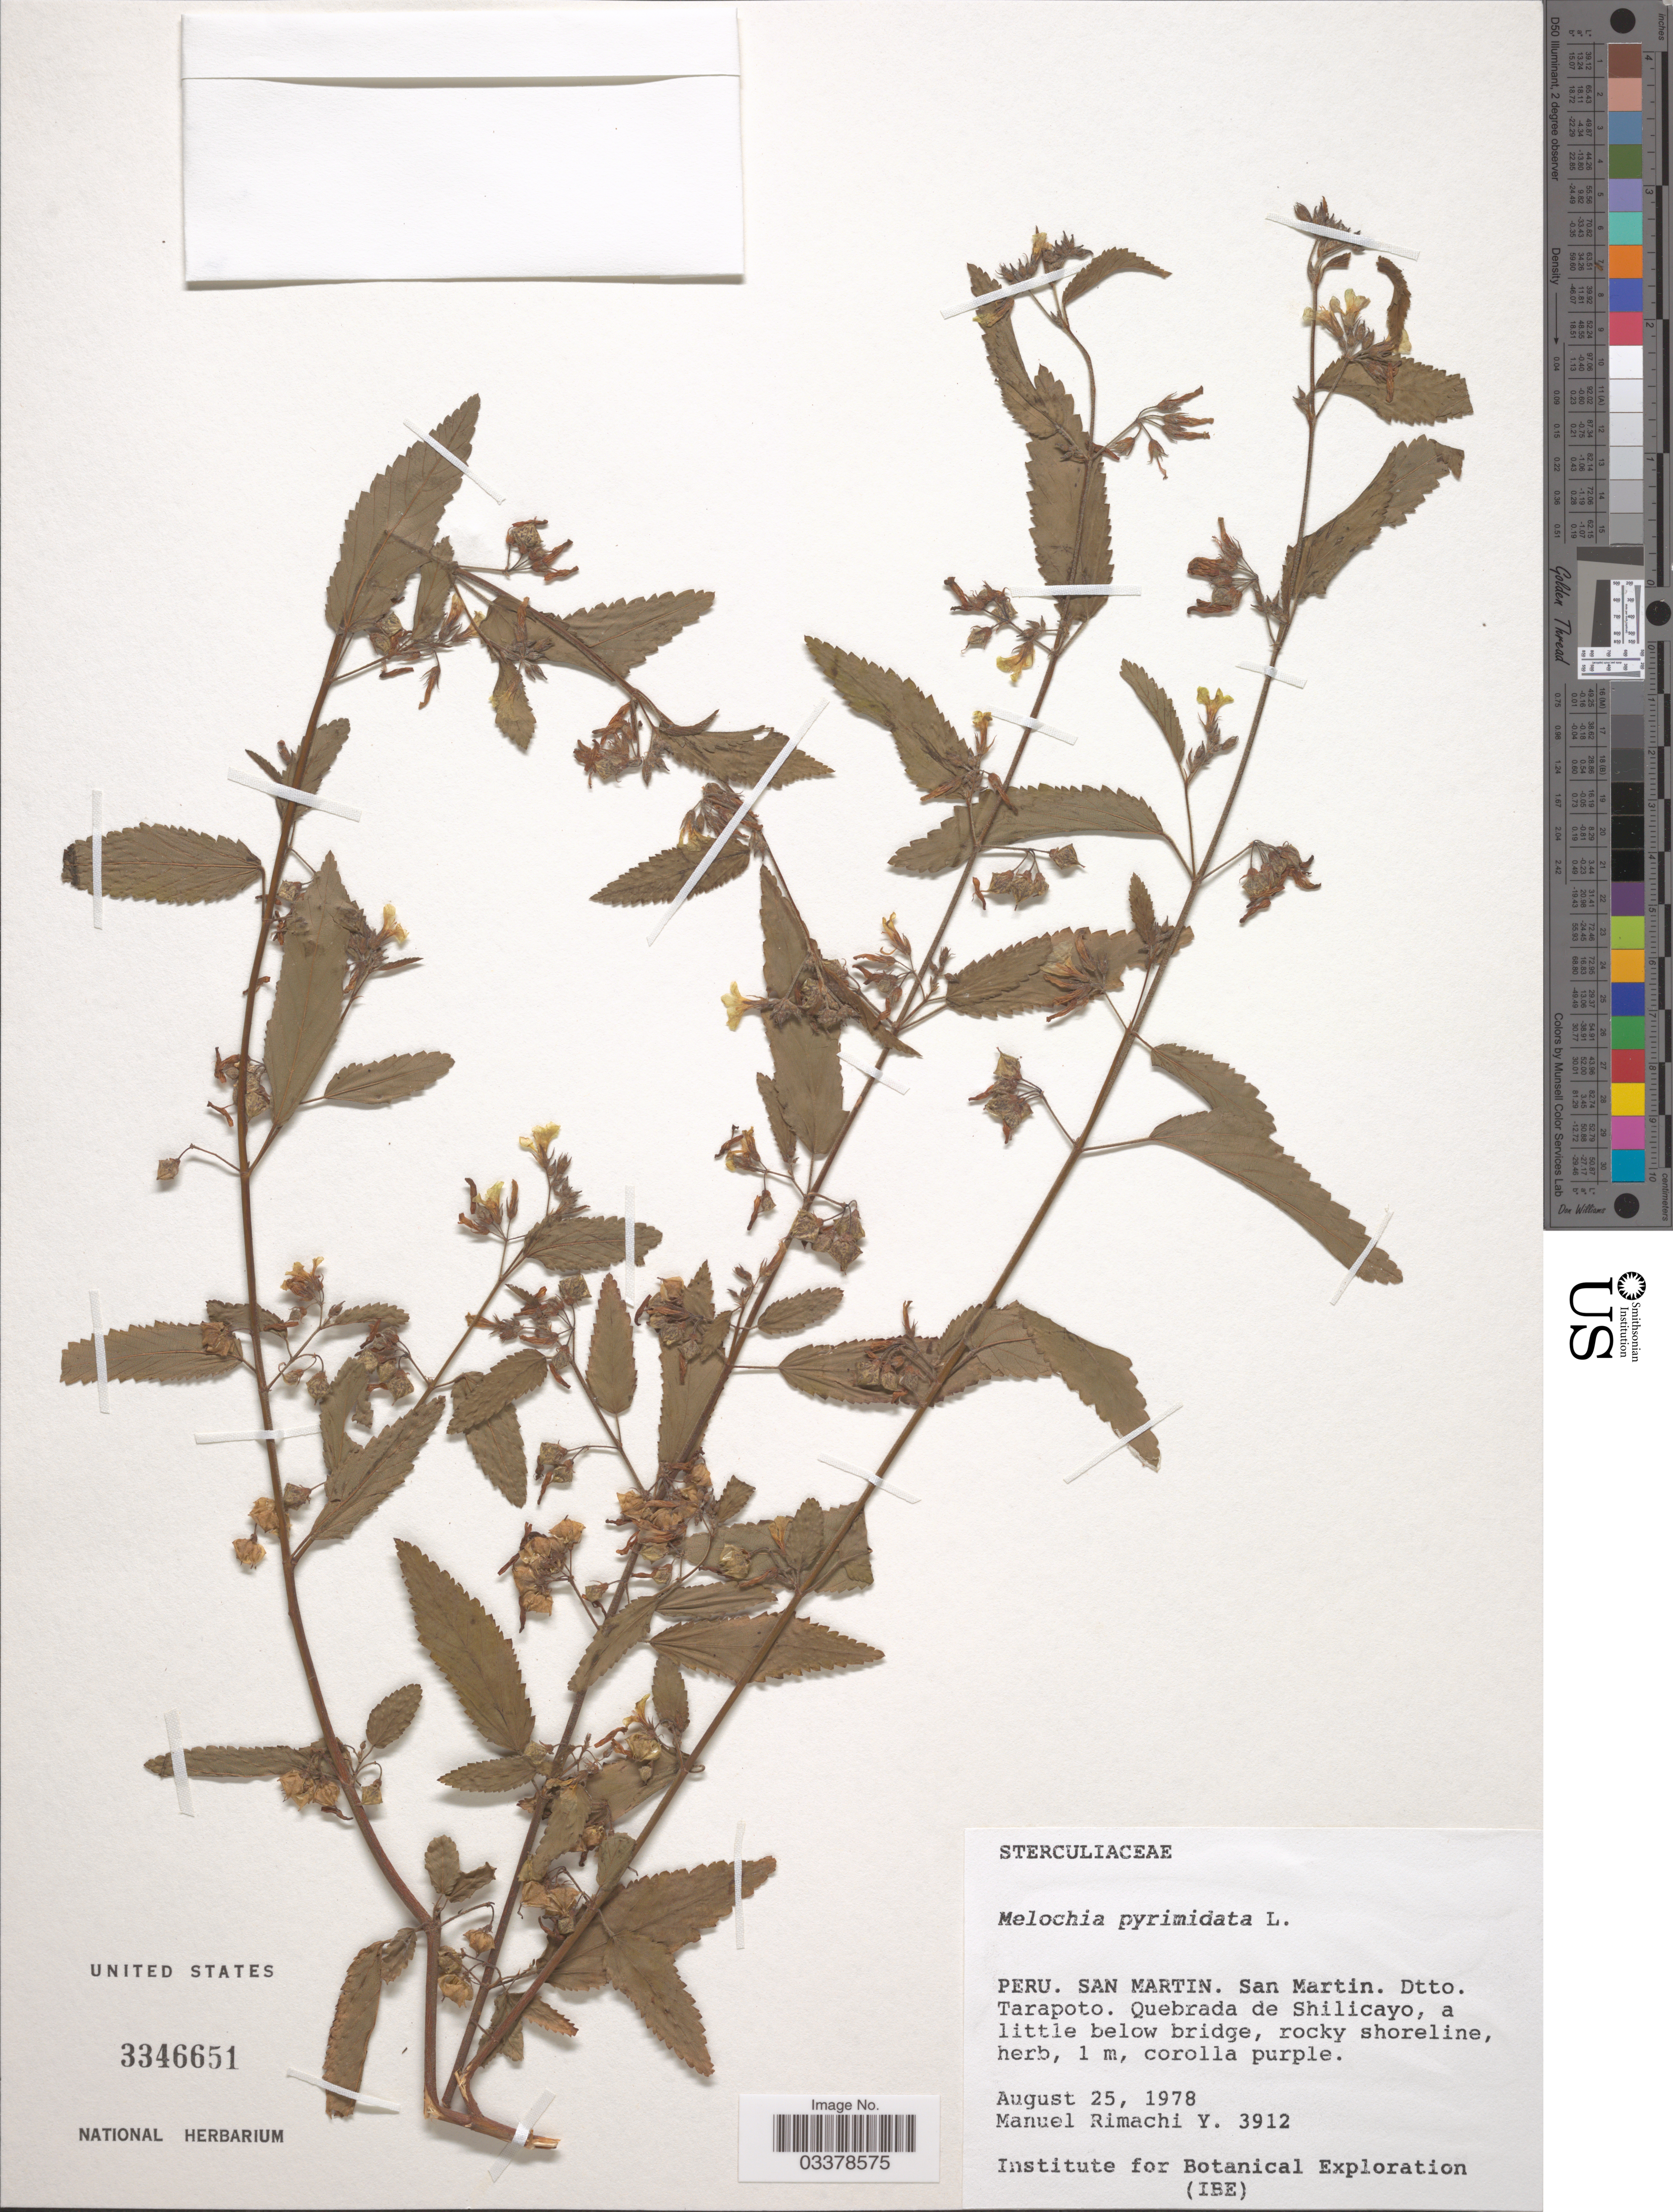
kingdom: Plantae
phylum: Tracheophyta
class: Magnoliopsida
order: Malvales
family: Malvaceae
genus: Melochia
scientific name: Melochia pyramidata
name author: L.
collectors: M. Rimachi Y.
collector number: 3912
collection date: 1978-08-25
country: Peru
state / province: San Martín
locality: San Martin. Dtto. Tarapoto. Quebrada de Shilicayo, a little below bridge, rocky shoreline.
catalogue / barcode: US 3346651